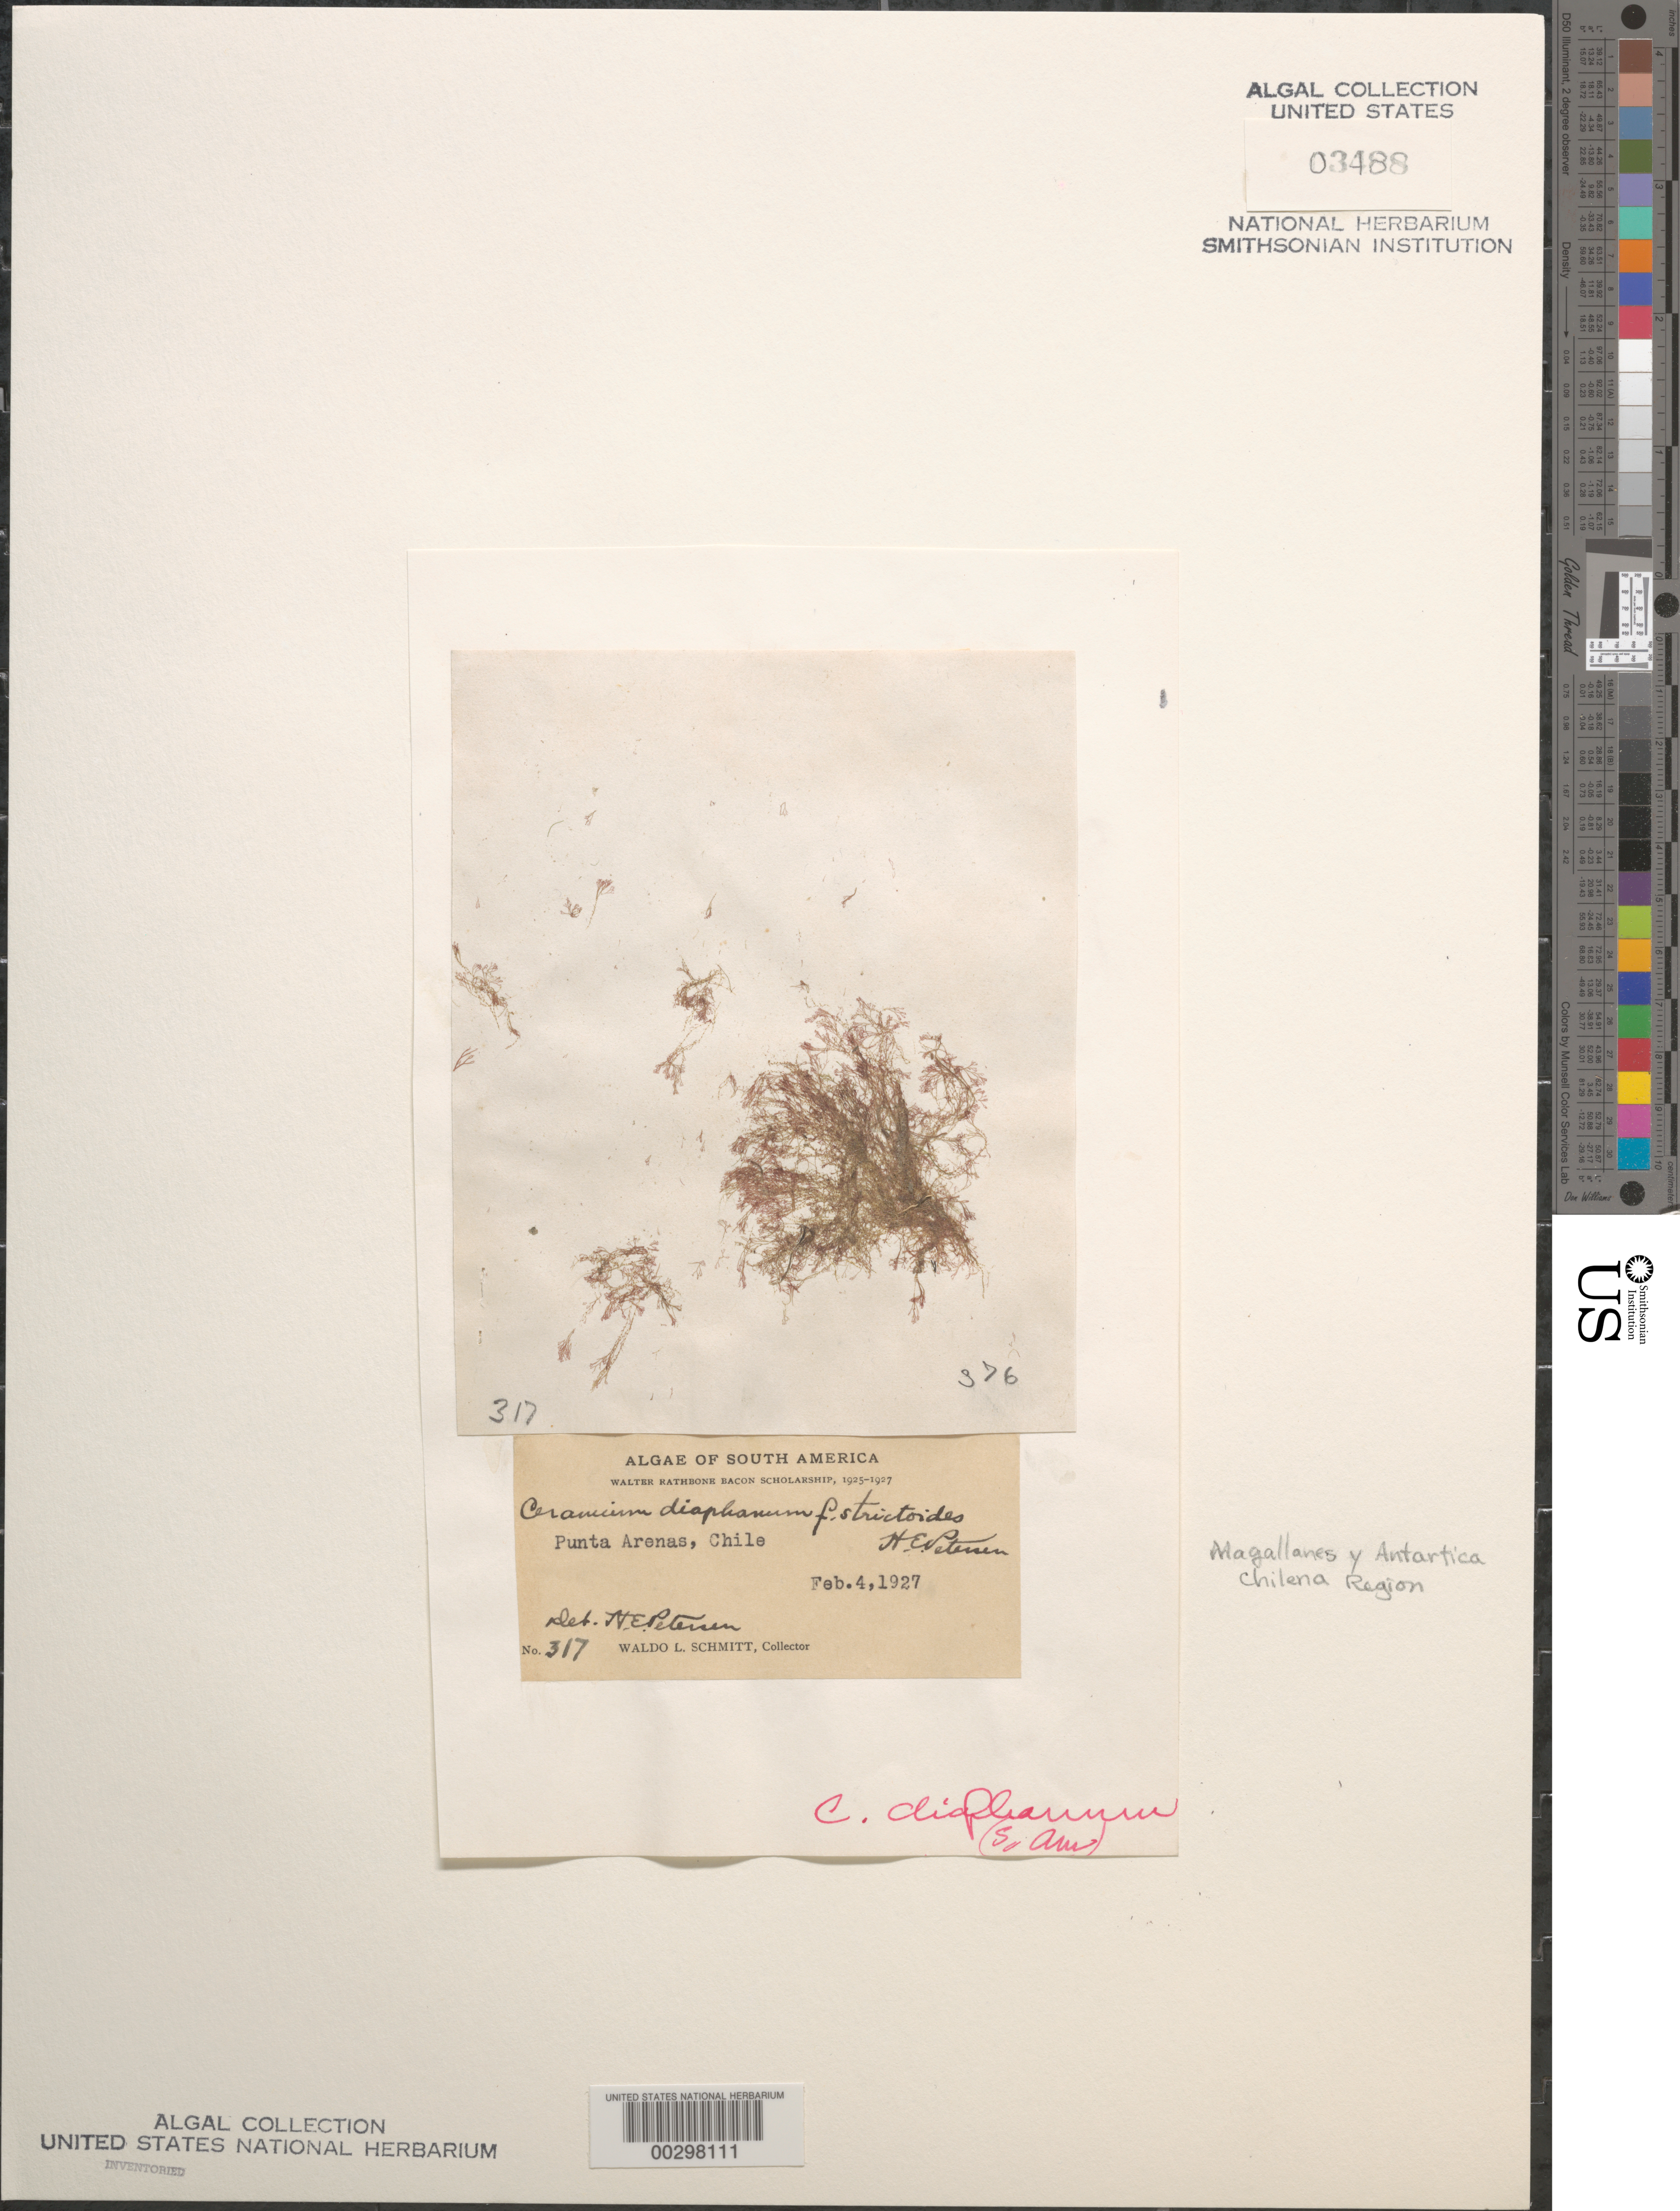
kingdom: Plantae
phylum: Rhodophyta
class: Florideophyceae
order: Ceramiales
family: Ceramiaceae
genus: Ceramium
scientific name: Ceramium diaphanum f. strictoides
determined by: Petersen, H. E.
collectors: W. L. Schmitt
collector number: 317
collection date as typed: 04 Feb 1927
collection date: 1927-02-04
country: Chile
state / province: Magallanes y de la Antártica Chilena (XII)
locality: Punta Arenas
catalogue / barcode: US 3488